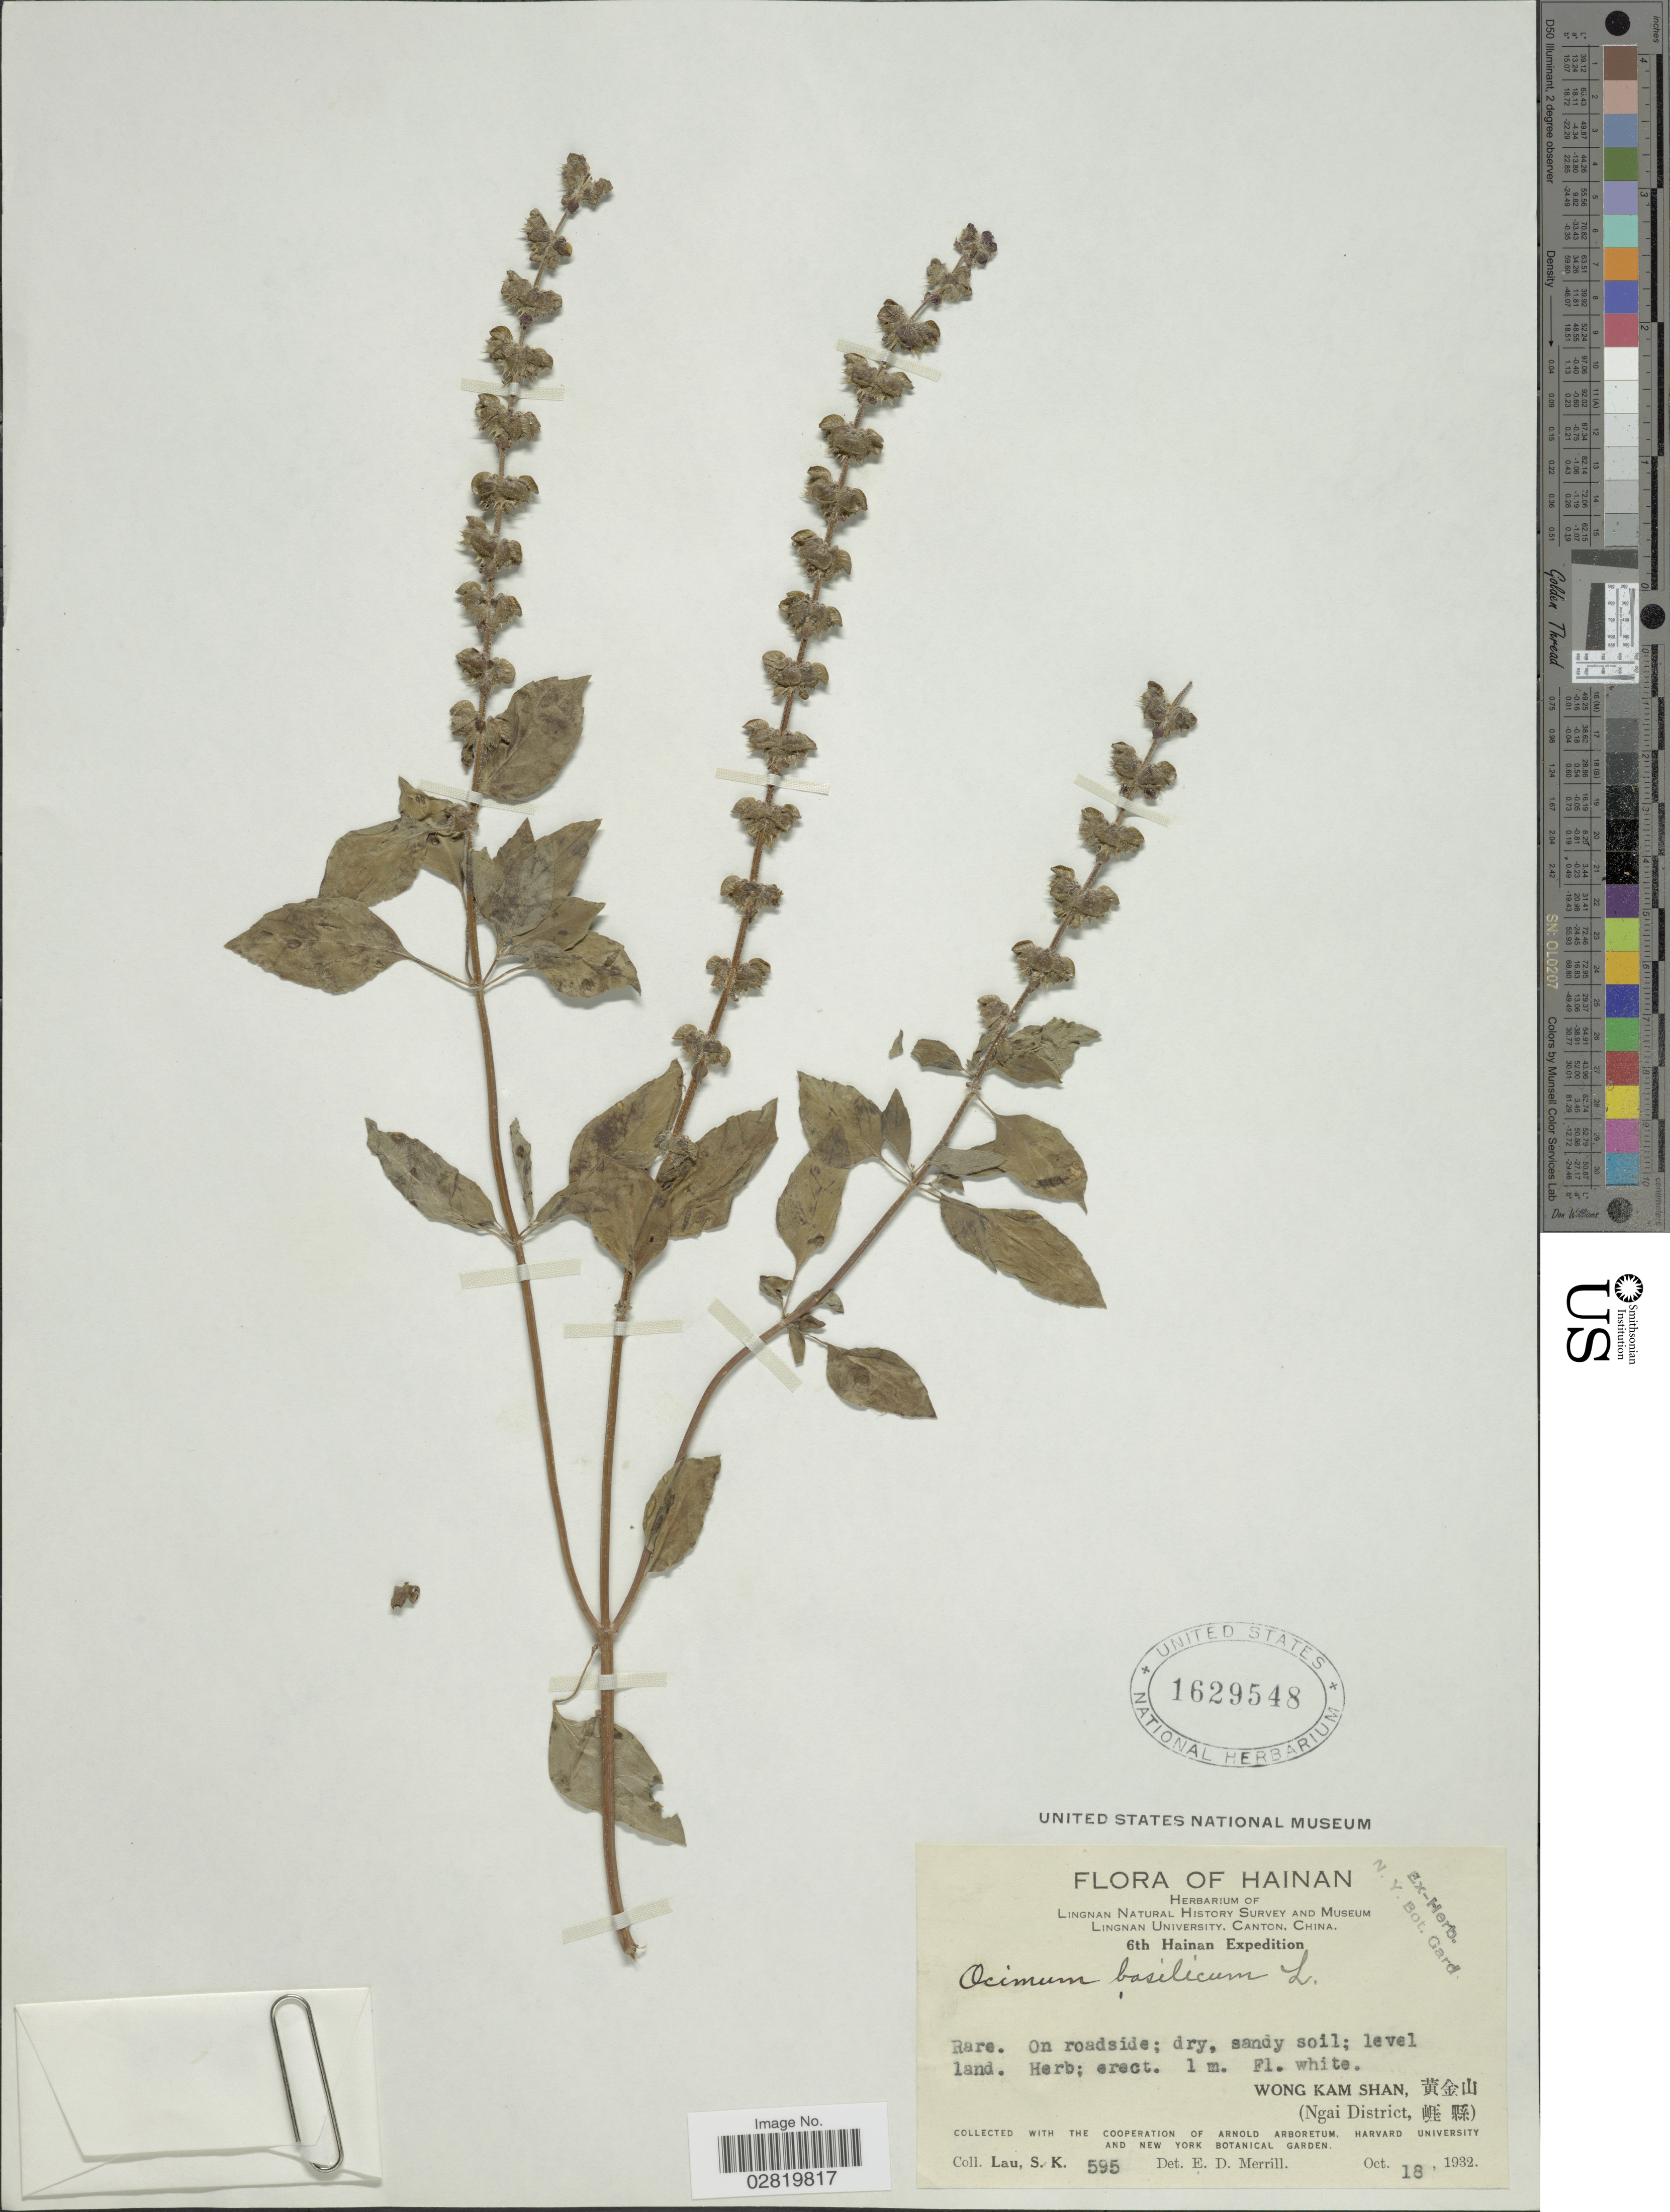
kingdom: Plantae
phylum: Tracheophyta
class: Magnoliopsida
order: Lamiales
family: Lamiaceae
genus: Ocimum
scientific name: Ocimum basilicum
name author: L.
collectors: S. K. Lau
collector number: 595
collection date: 1932-10-18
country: China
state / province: Hainan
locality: HainanWong Kam Shan (Ngai District).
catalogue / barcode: US 1629548